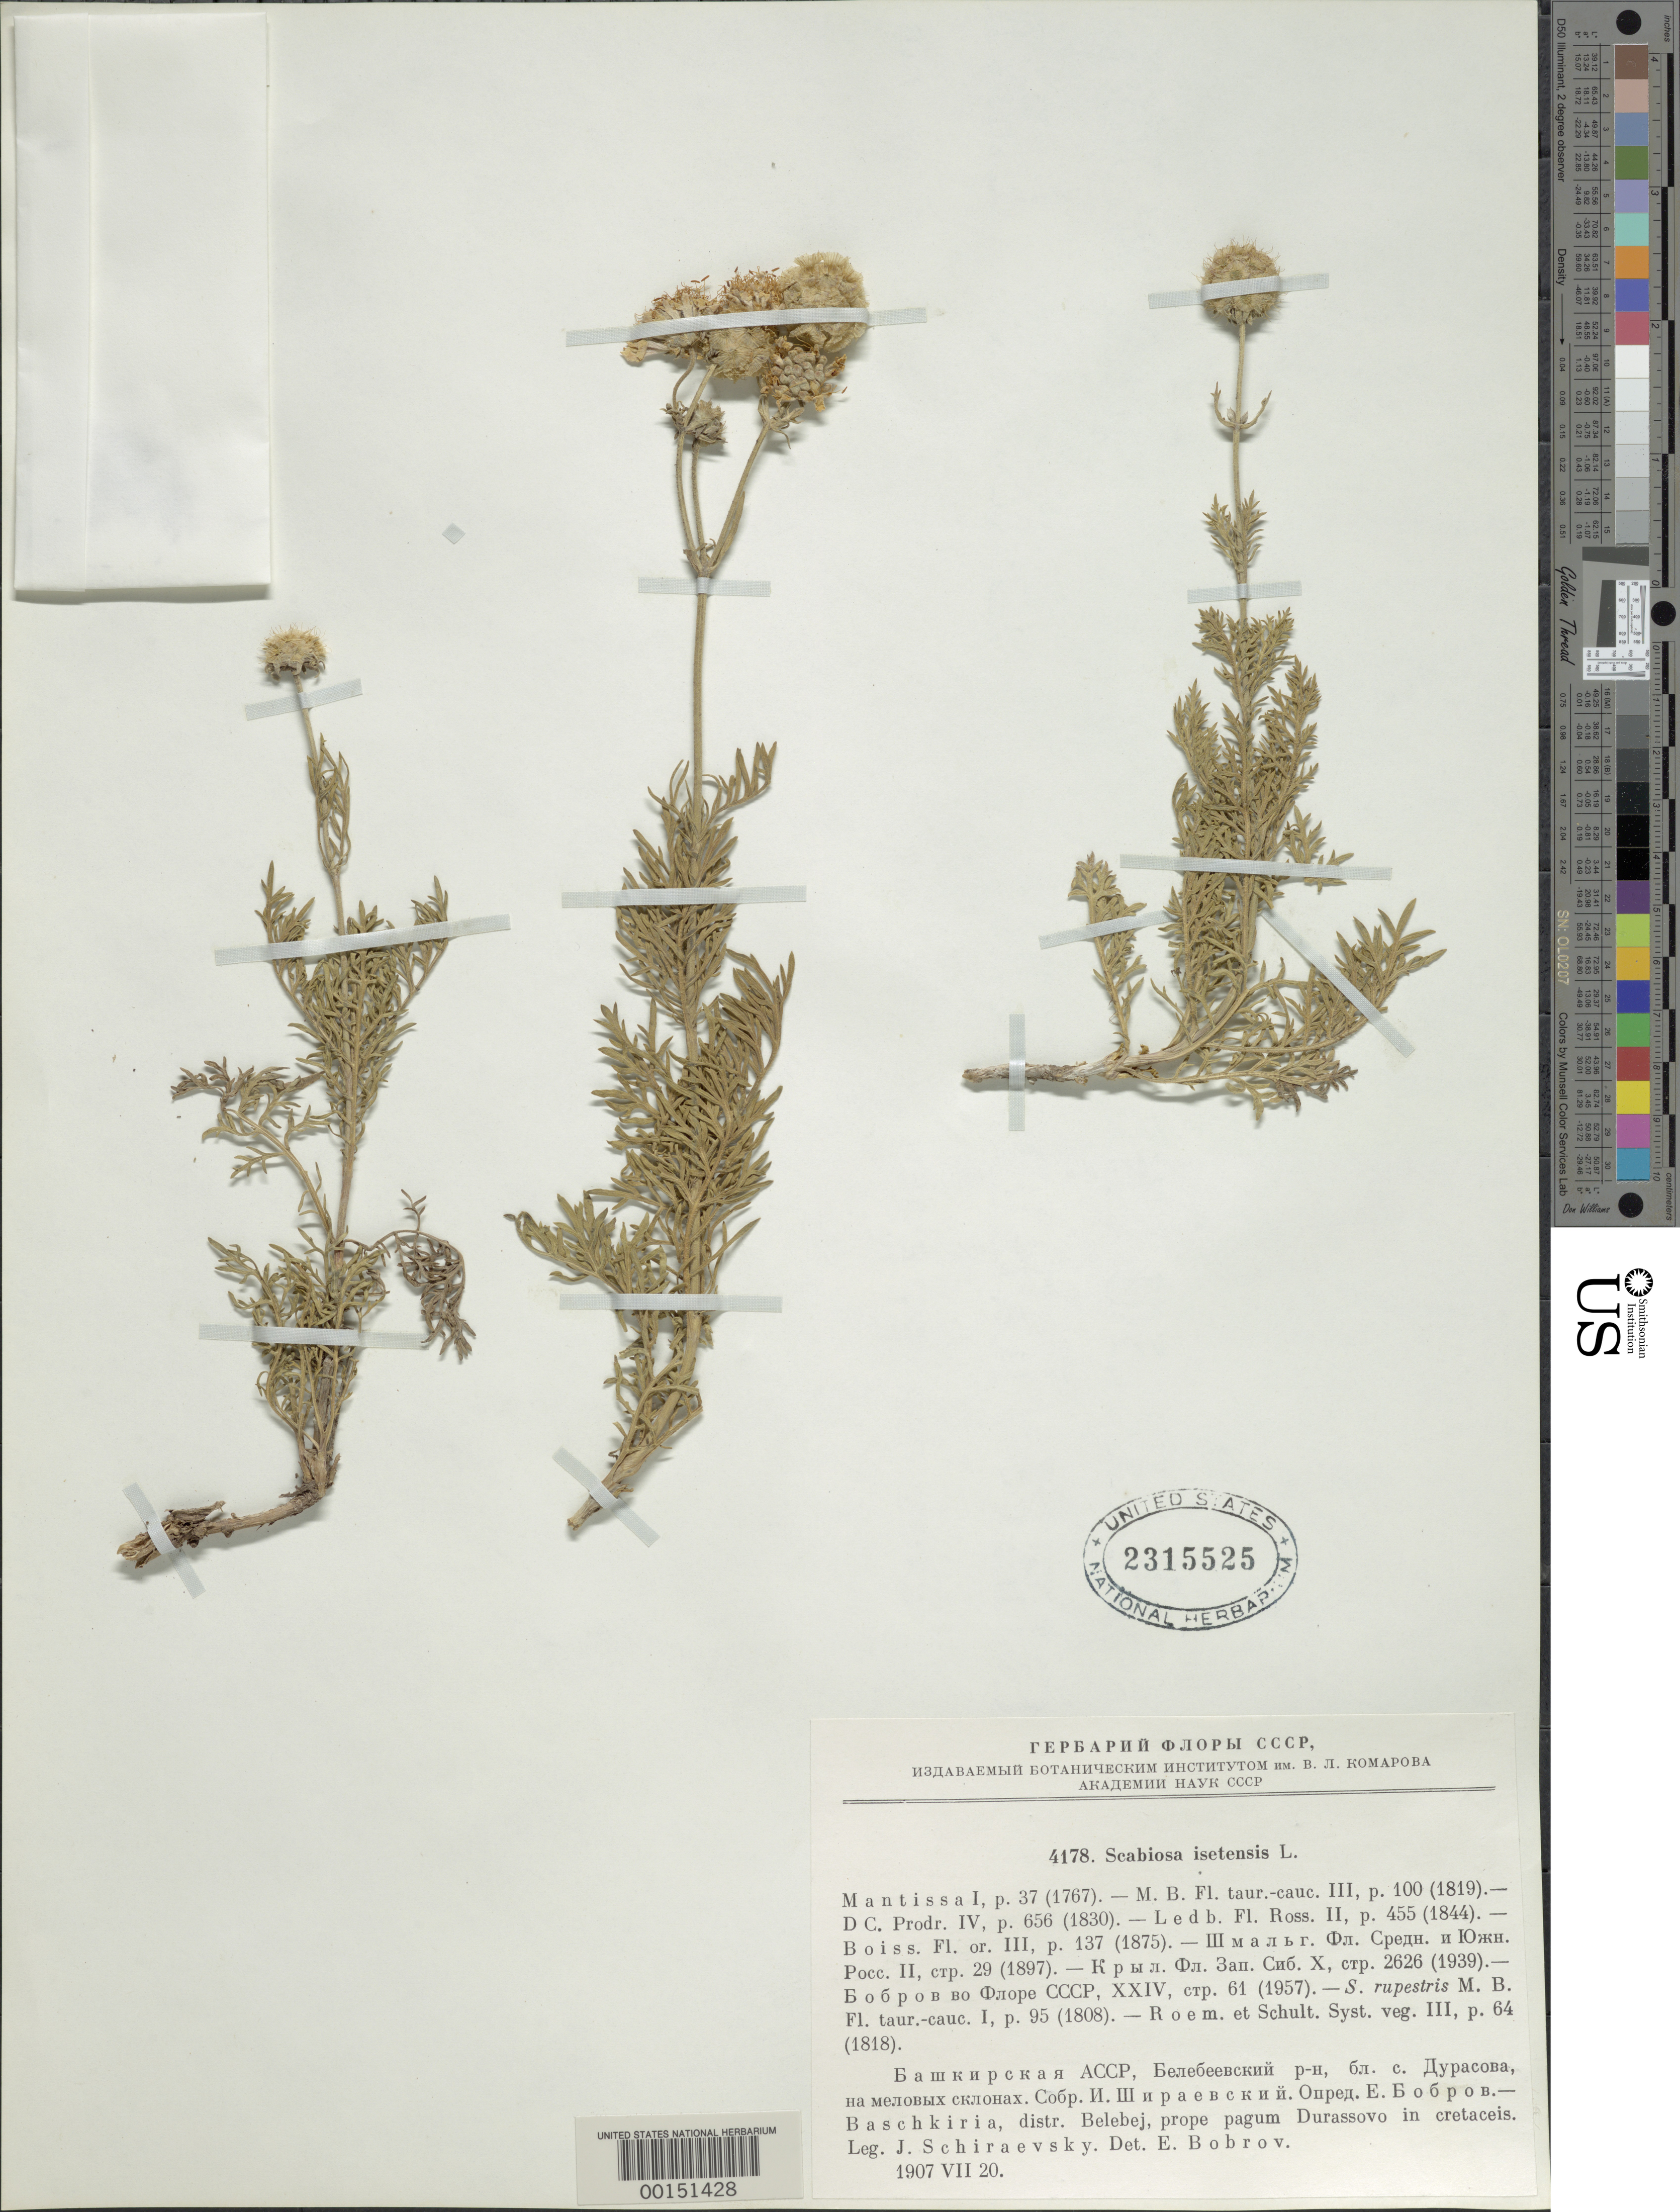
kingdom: Plantae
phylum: Tracheophyta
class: Magnoliopsida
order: Dipsacales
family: Caprifoliaceae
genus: Scabiosa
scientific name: Scabiosa isetensis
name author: L.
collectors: J. Schiraevsky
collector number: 4178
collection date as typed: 20 Jul 1907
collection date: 1907-07-20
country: Russian Federation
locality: Belebej, near Durassovo [= Durasovo?]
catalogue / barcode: US 2315525